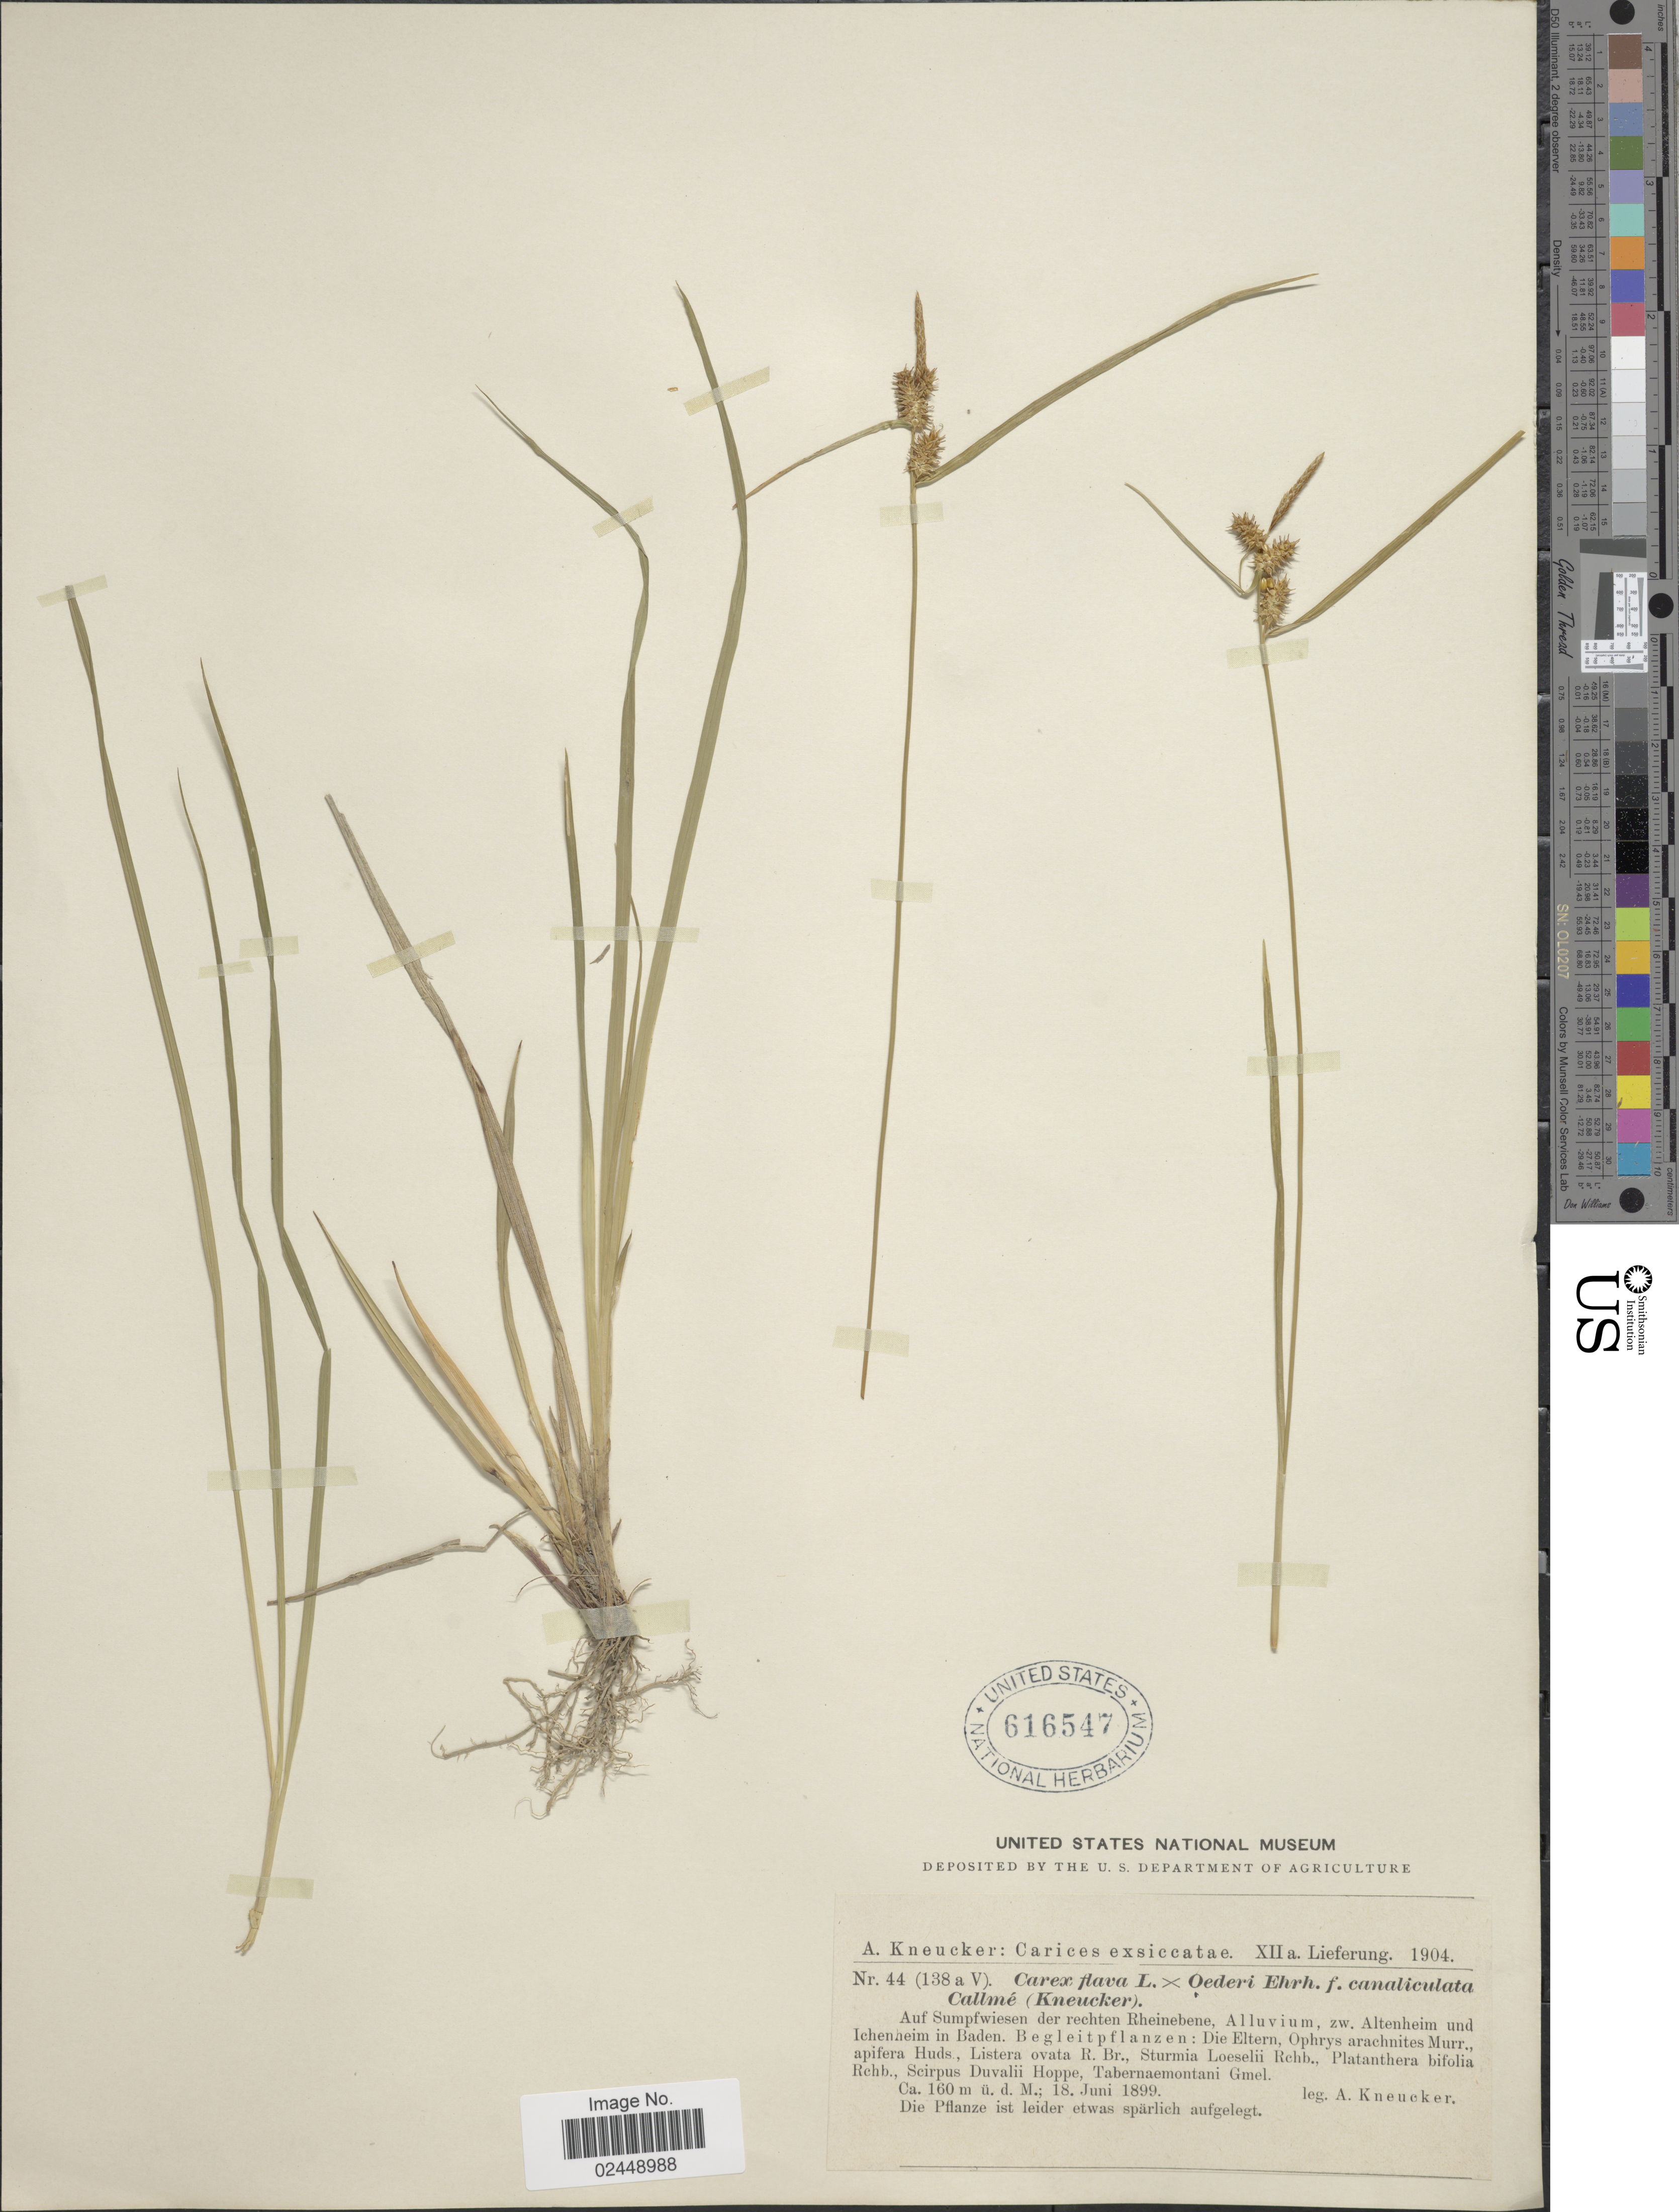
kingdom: Plantae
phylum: Tracheophyta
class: Liliopsida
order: Poales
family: Cyperaceae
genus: Carex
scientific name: Carex flava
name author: L.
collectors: A. Kneucker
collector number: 44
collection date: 1899-06-18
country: Germany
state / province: Baden-Württemberg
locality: Aud Sumpfwiesen der riechten Rheinebene, Alluvium, zw. Altenheim und Ichenheim in Baden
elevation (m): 160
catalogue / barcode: US 616547